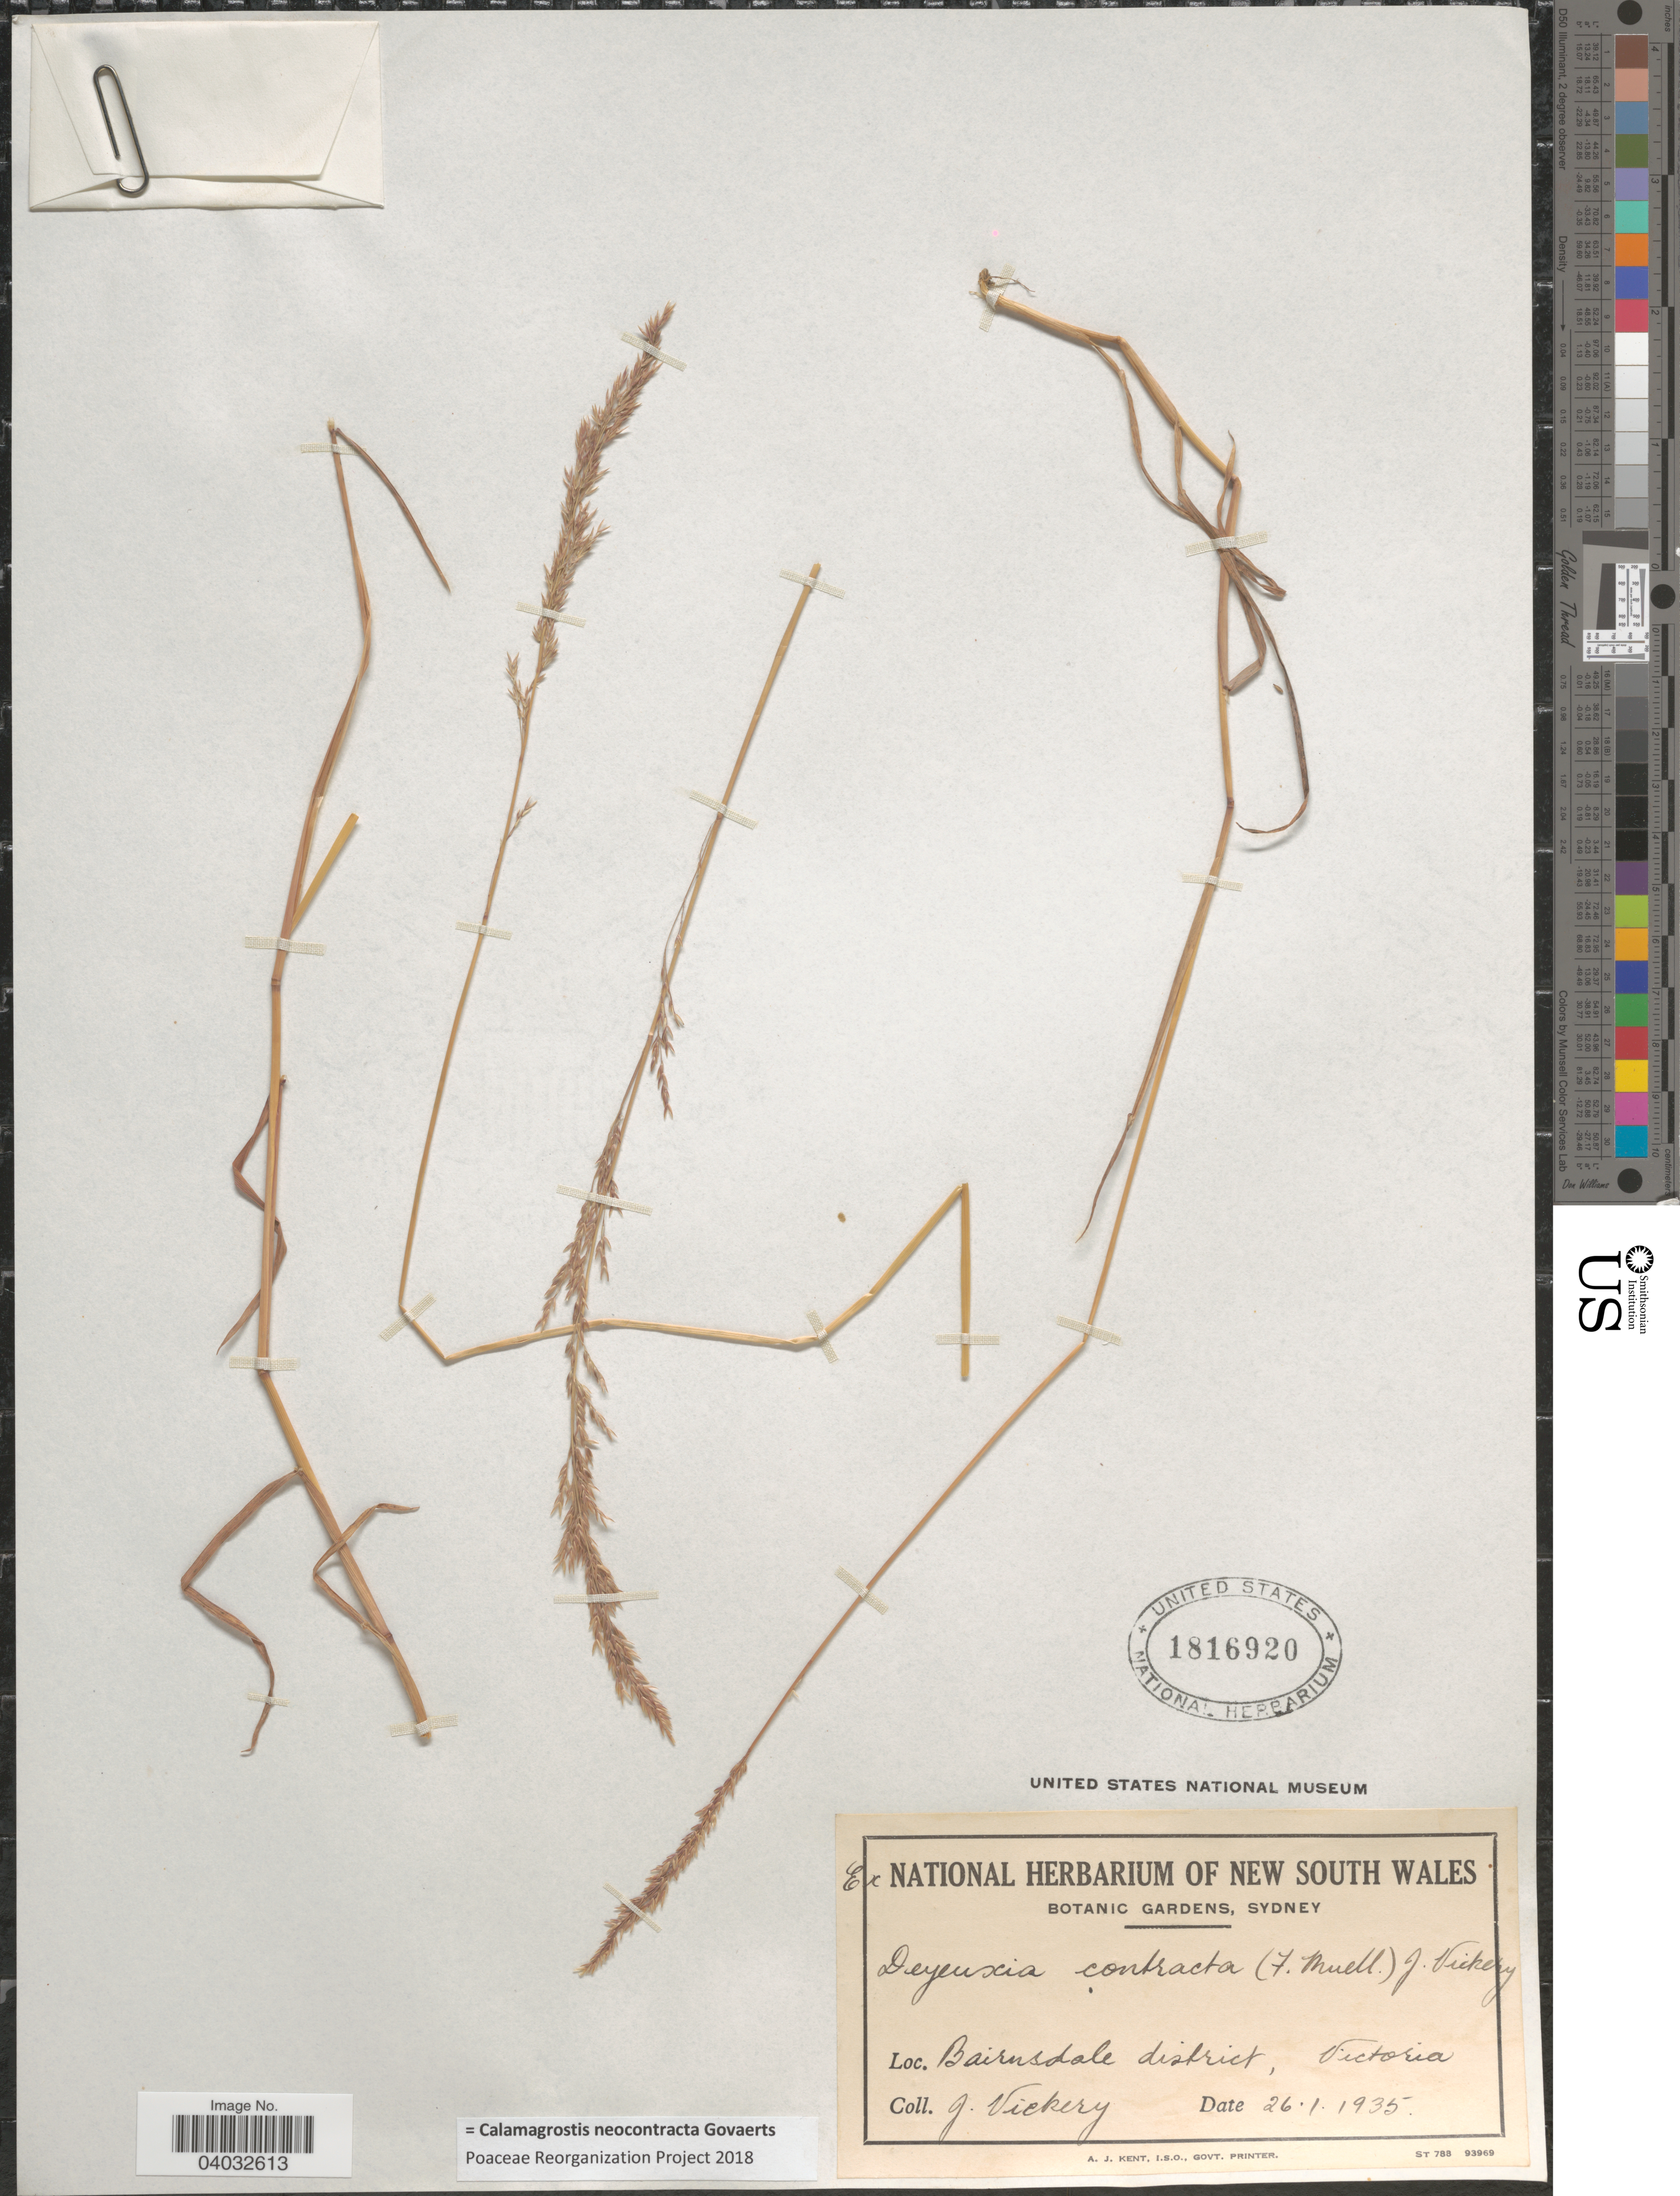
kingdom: Plantae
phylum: Tracheophyta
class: Liliopsida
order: Poales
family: Poaceae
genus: Calamagrostis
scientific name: Calamagrostis neocontracta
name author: Govaerts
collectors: J. Vickery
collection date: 1935-01-26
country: Australia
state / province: New South Wales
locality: Bairnsdale district, Victoria.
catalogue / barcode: US 1816920